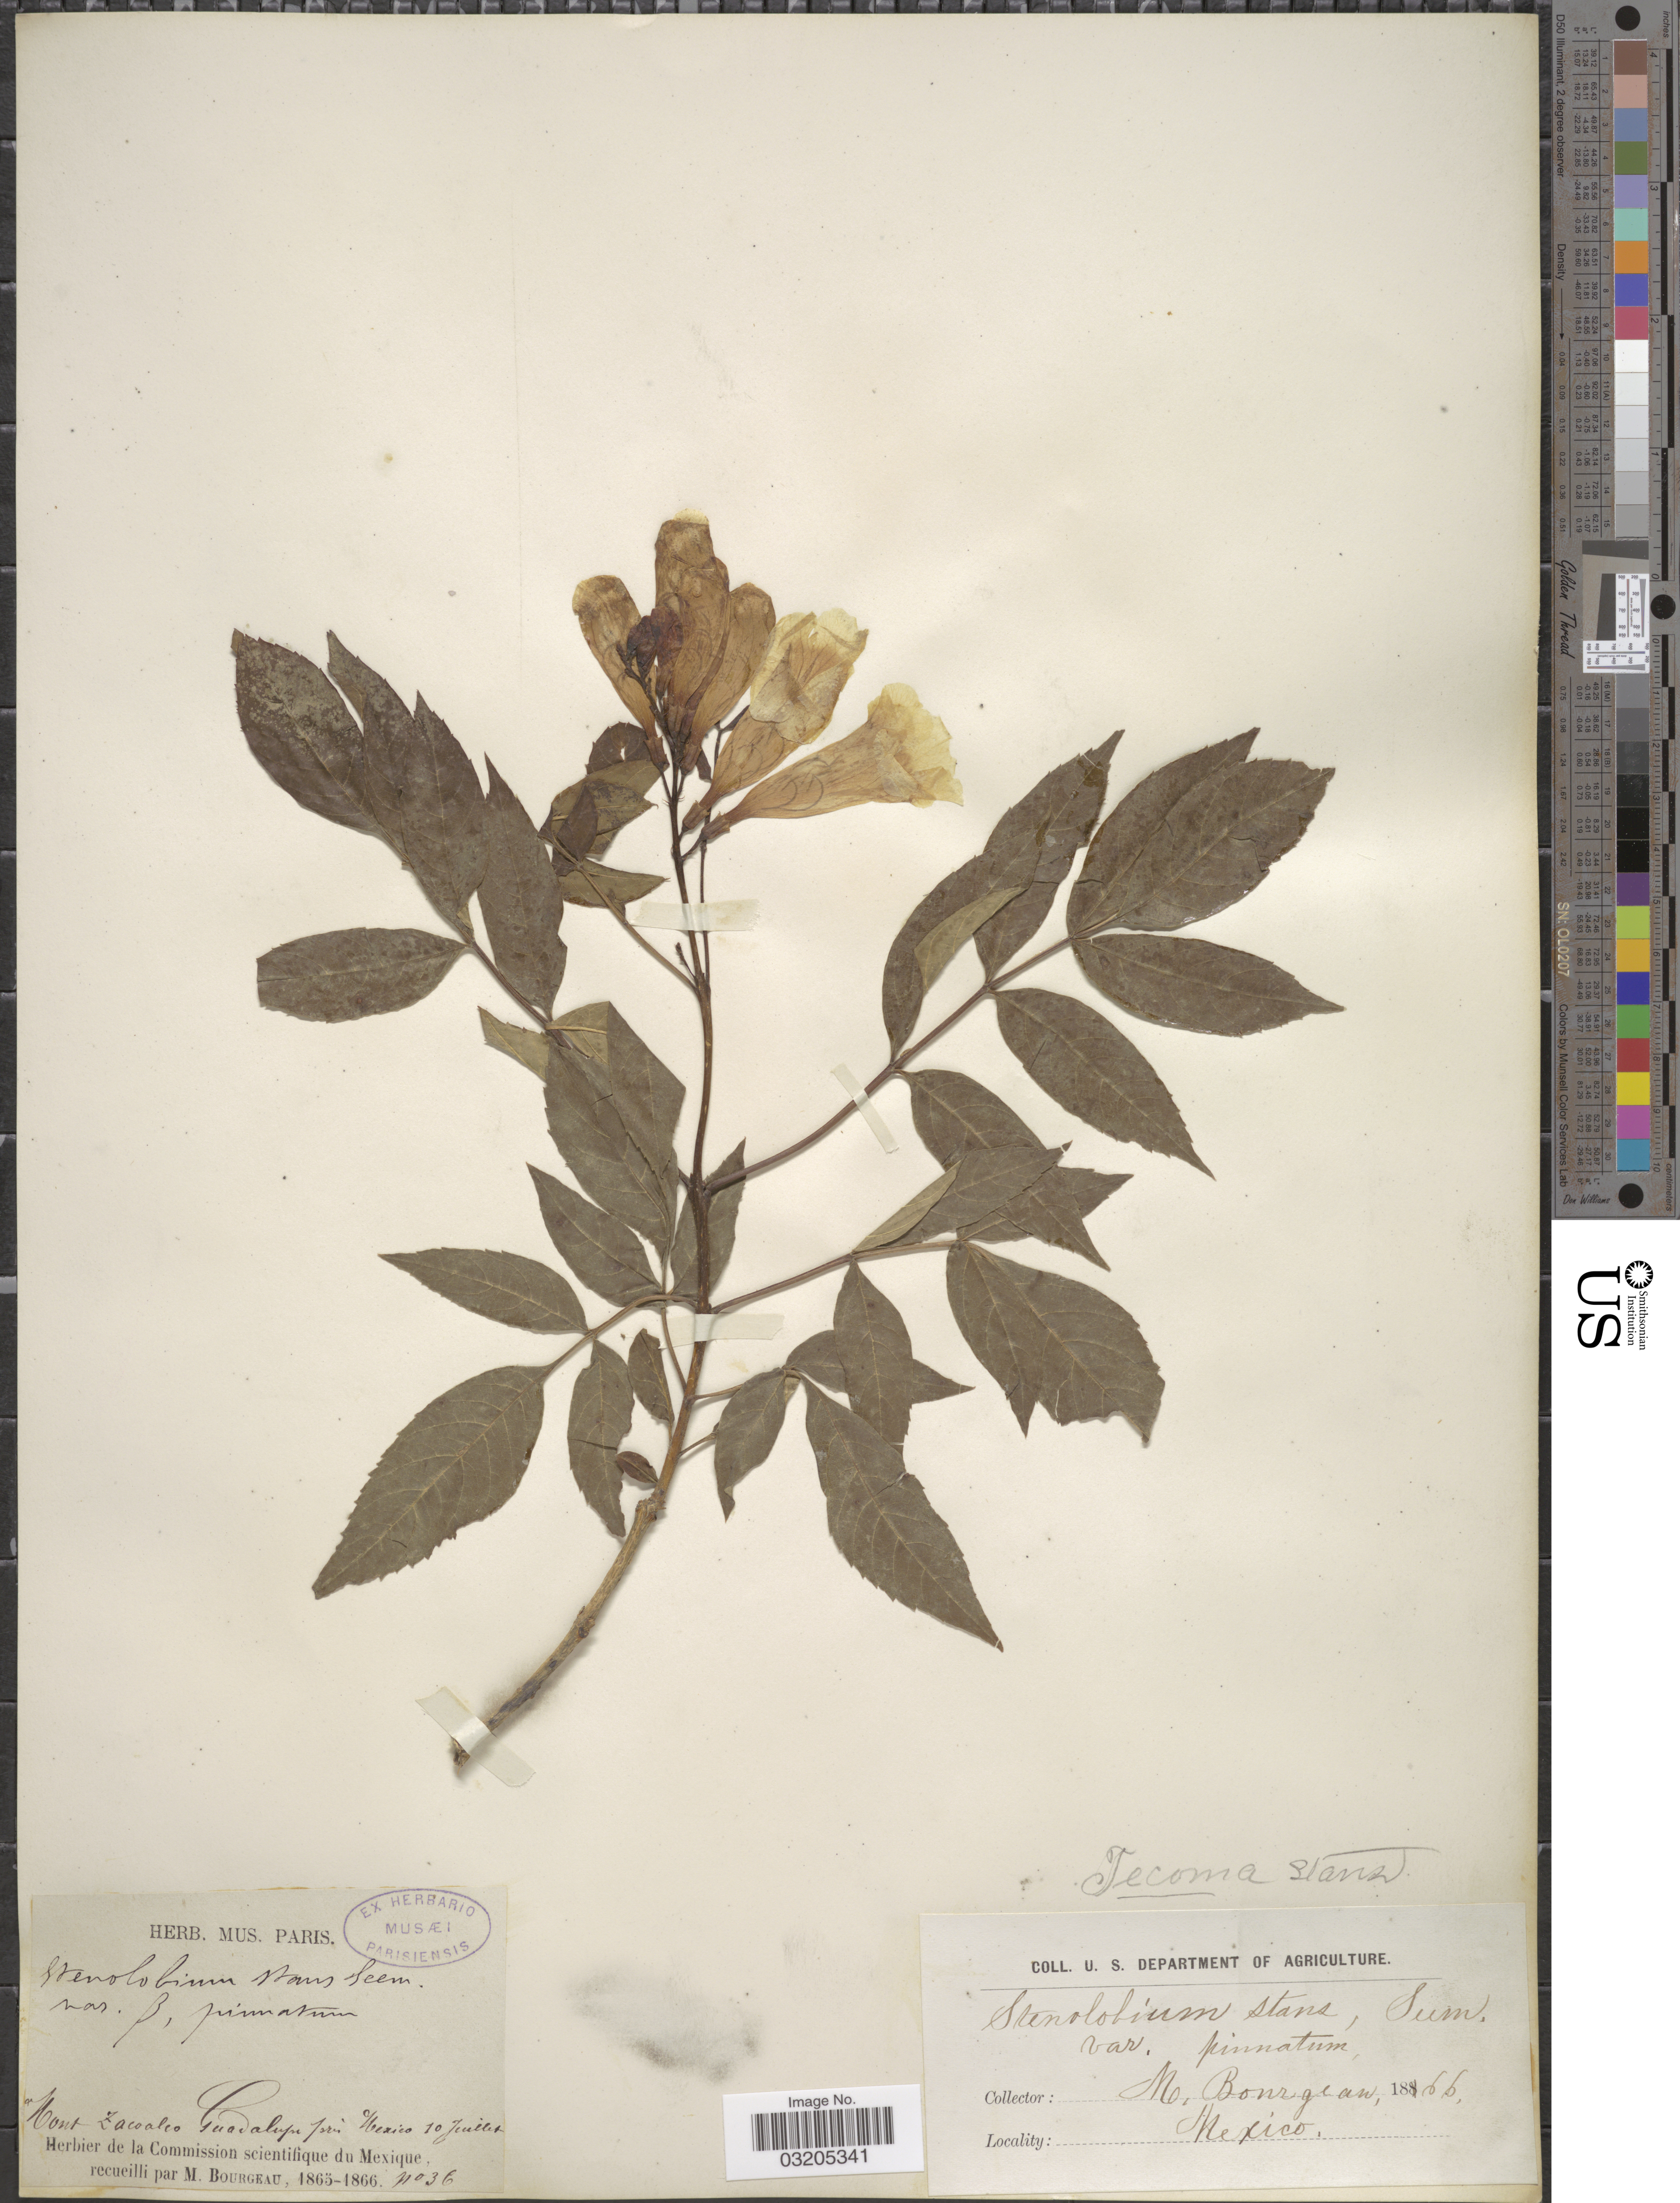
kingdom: Plantae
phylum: Tracheophyta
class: Magnoliopsida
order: Lamiales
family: Bignoniaceae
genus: Tecoma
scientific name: Tecoma stans var. stans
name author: (L.) Juss. ex Kunth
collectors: M. Bourgeau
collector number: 36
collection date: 1866-07-10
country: Mexico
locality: Mont Zacoalco Guadalupe près Mexico.